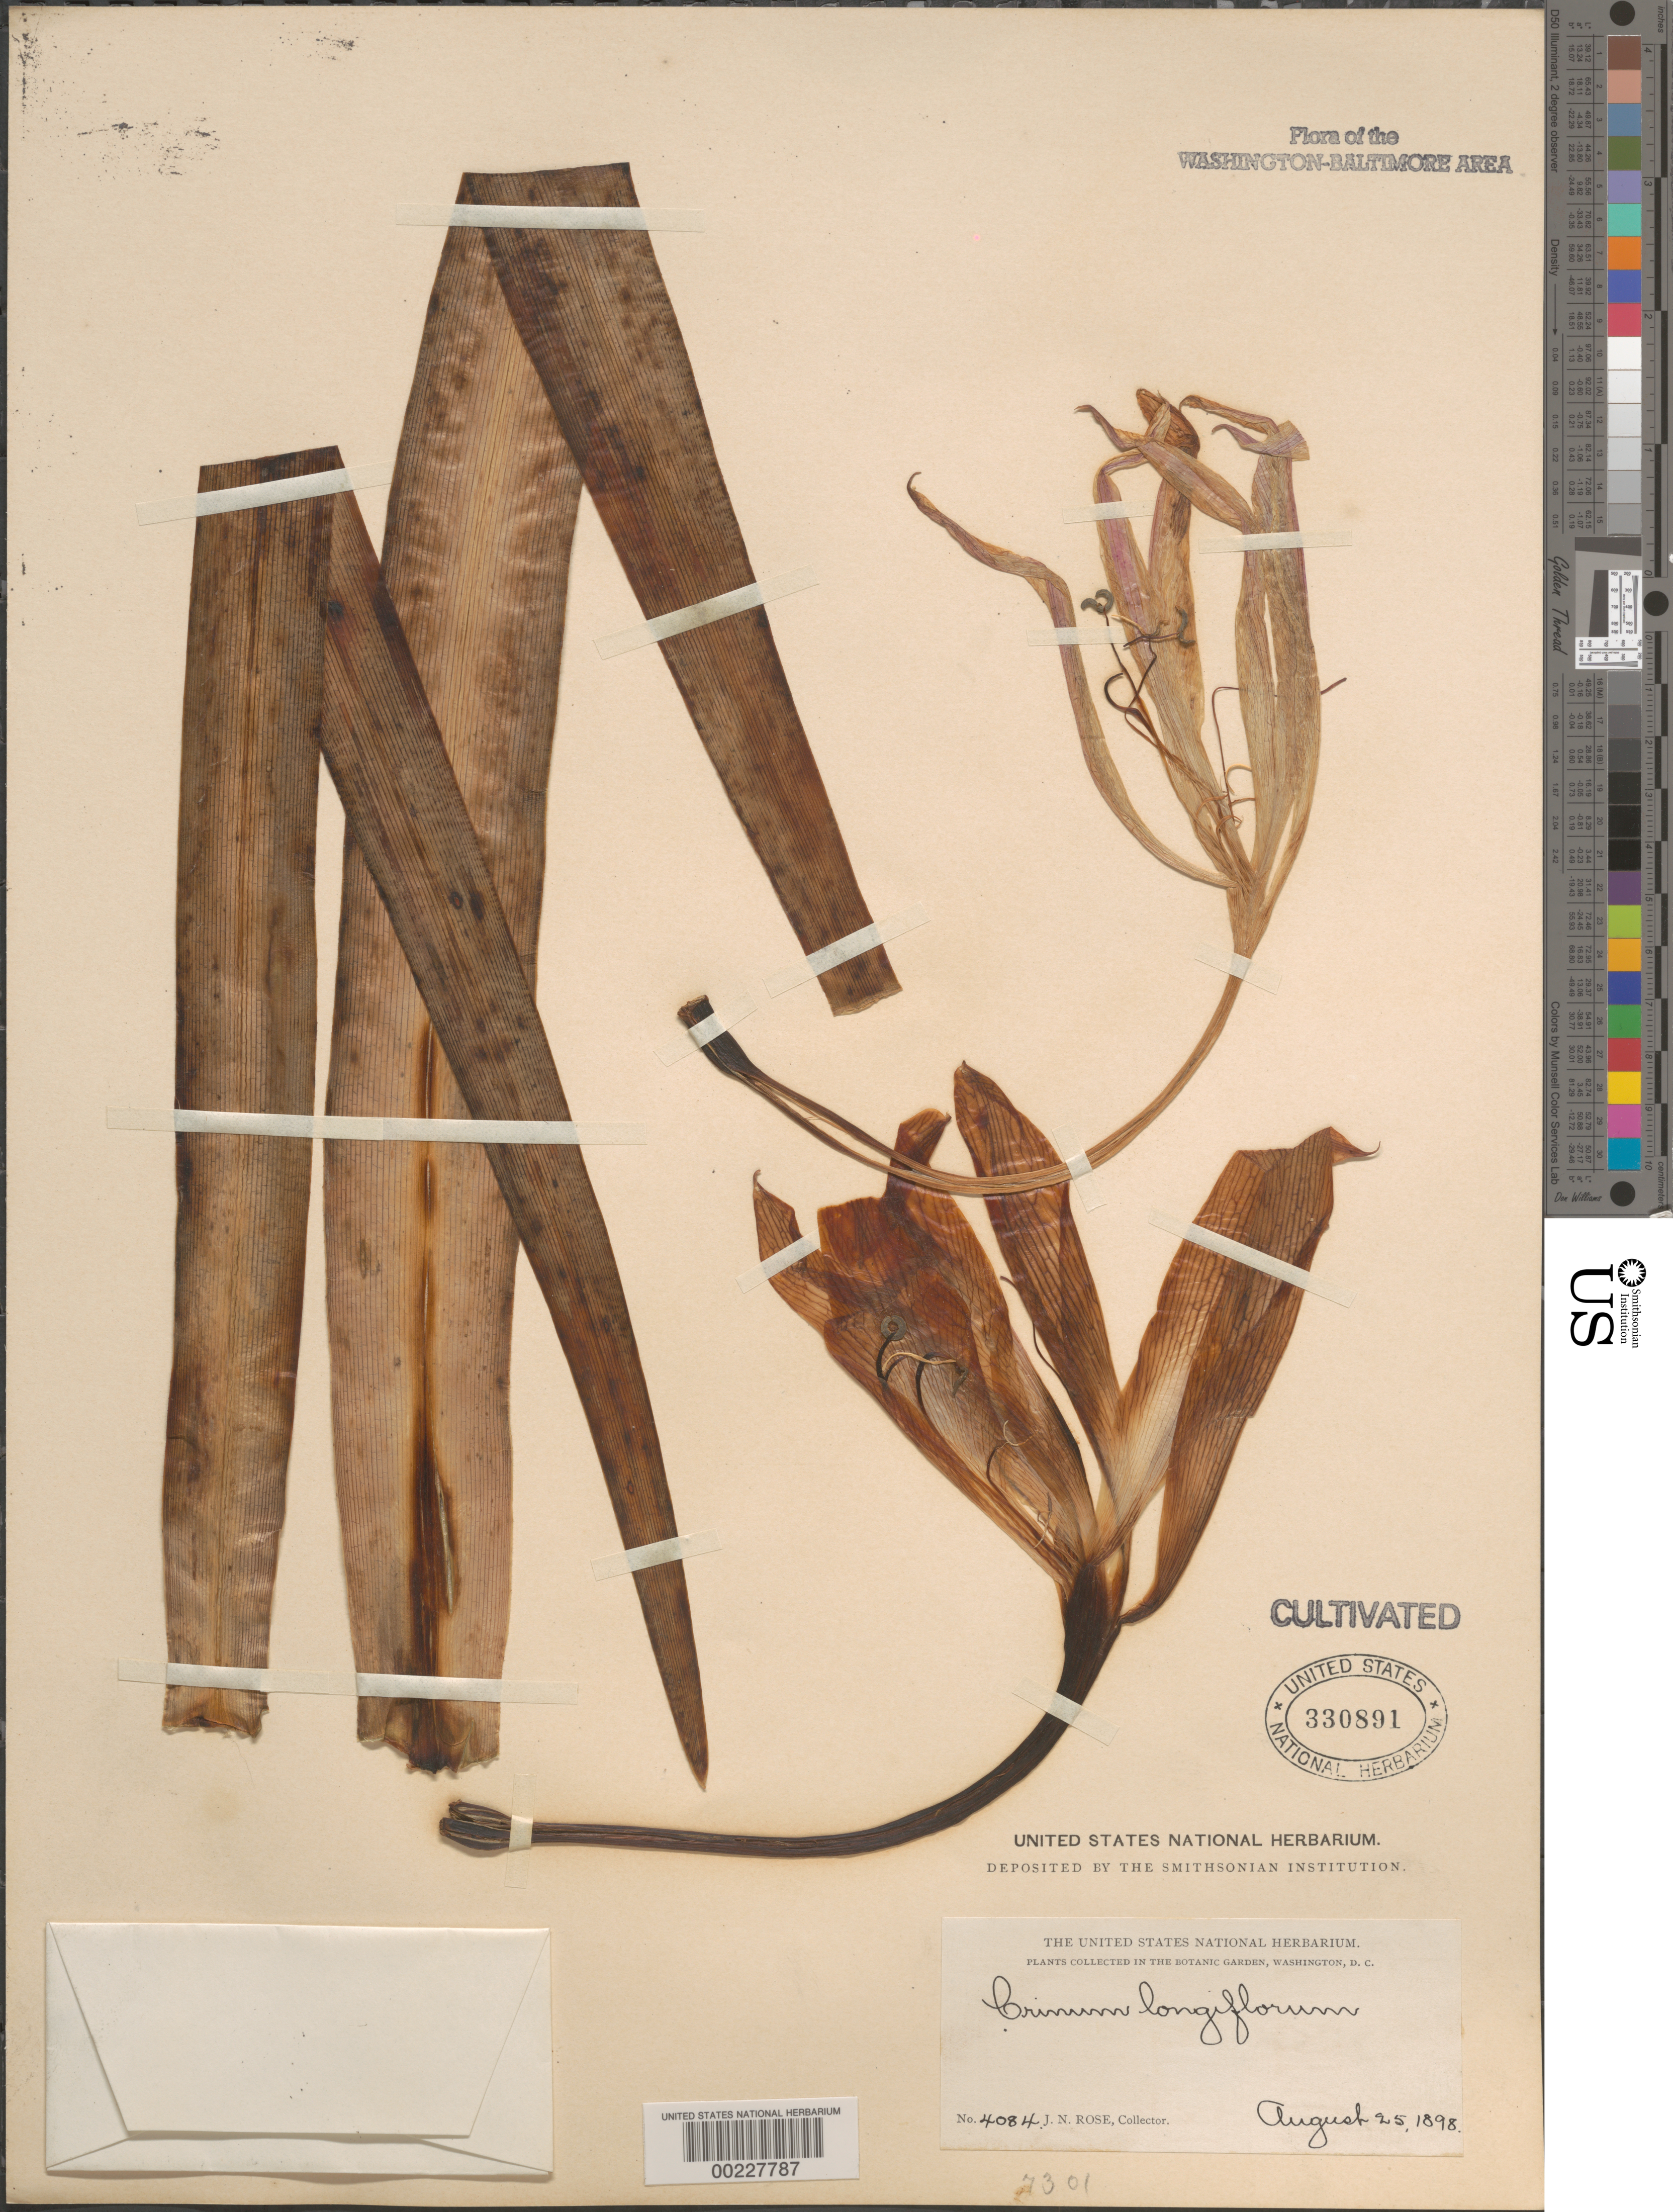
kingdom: Plantae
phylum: Tracheophyta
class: Liliopsida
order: Asparagales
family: Amaryllidaceae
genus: Crinum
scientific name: Crinum longiflorum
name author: Herb.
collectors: J. N. Rose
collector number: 4084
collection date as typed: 25 Aug 1898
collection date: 1898-08-25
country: United States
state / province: District of Columbia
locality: Botanical gardens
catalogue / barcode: US 330891